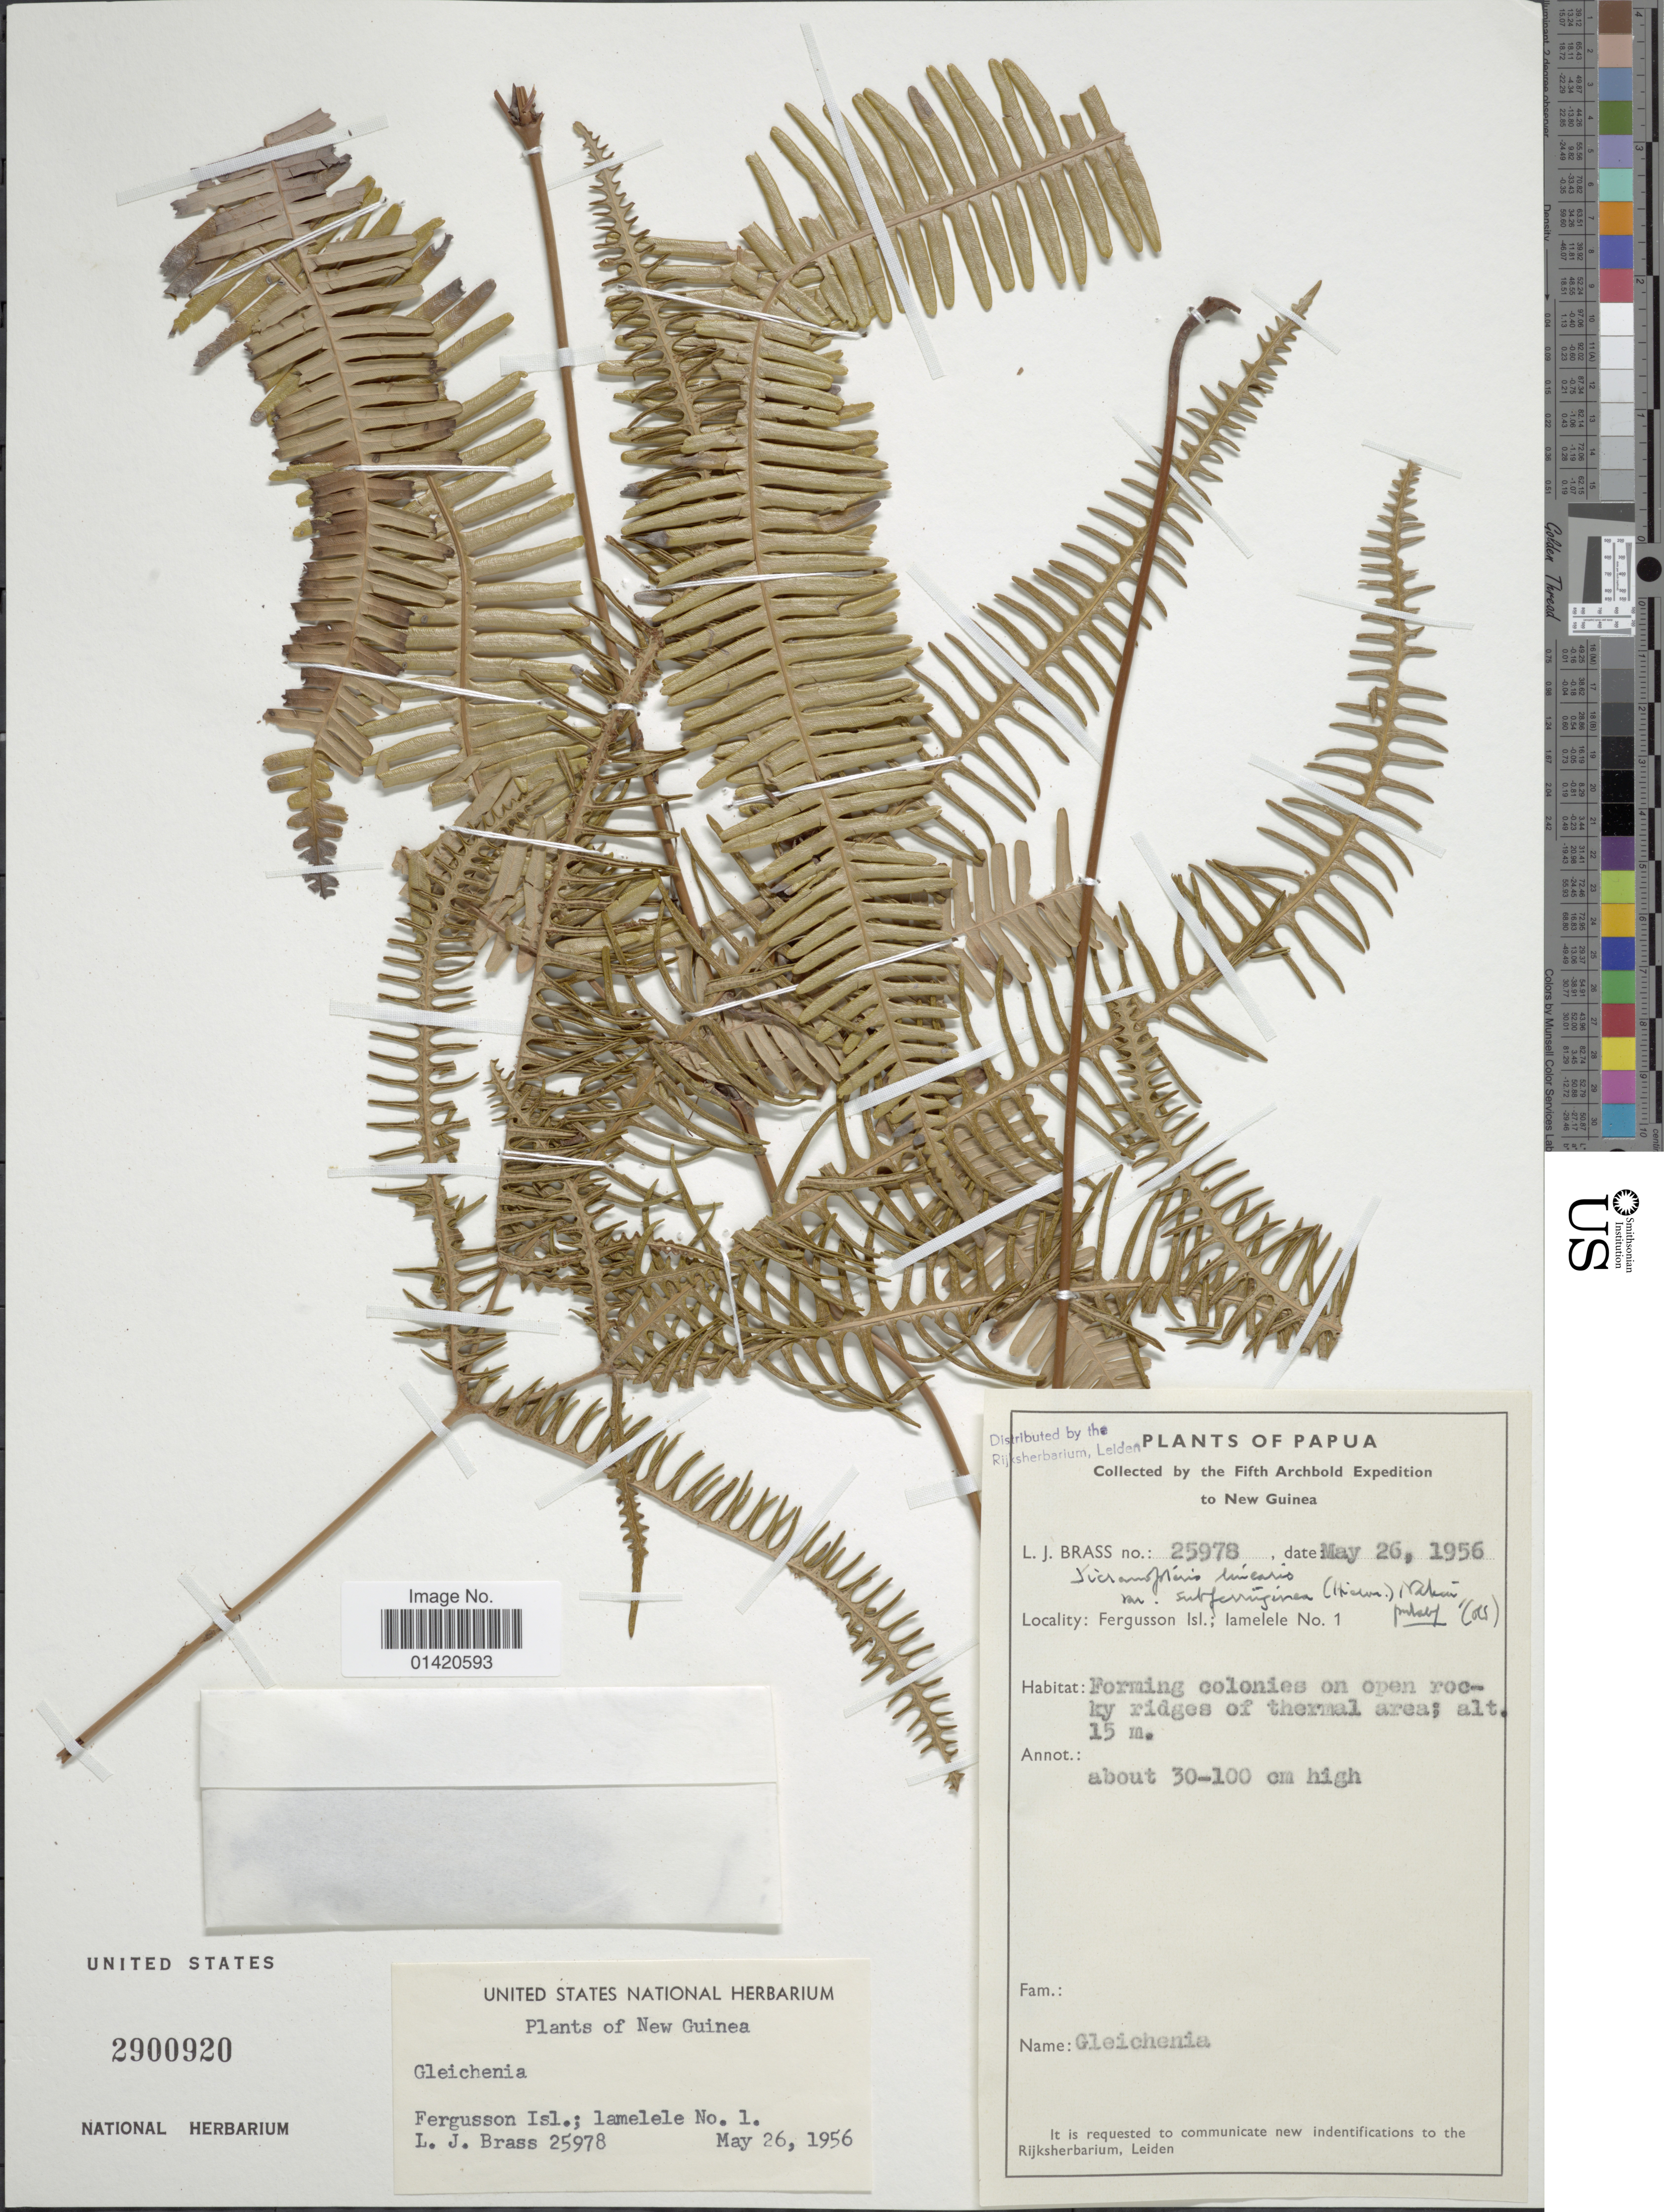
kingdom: Plantae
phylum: Tracheophyta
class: Polypodiopsida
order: Gleicheniales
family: Gleicheniaceae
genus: Dicranopteris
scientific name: Dicranopteris linearis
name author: (Burm. f.) Underw.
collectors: L. J. Brass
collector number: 25978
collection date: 1956-05-26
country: Papua New Guinea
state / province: Milne Bay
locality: Fergusson Isl., Iamelele No 1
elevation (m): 15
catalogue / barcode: US 2900920